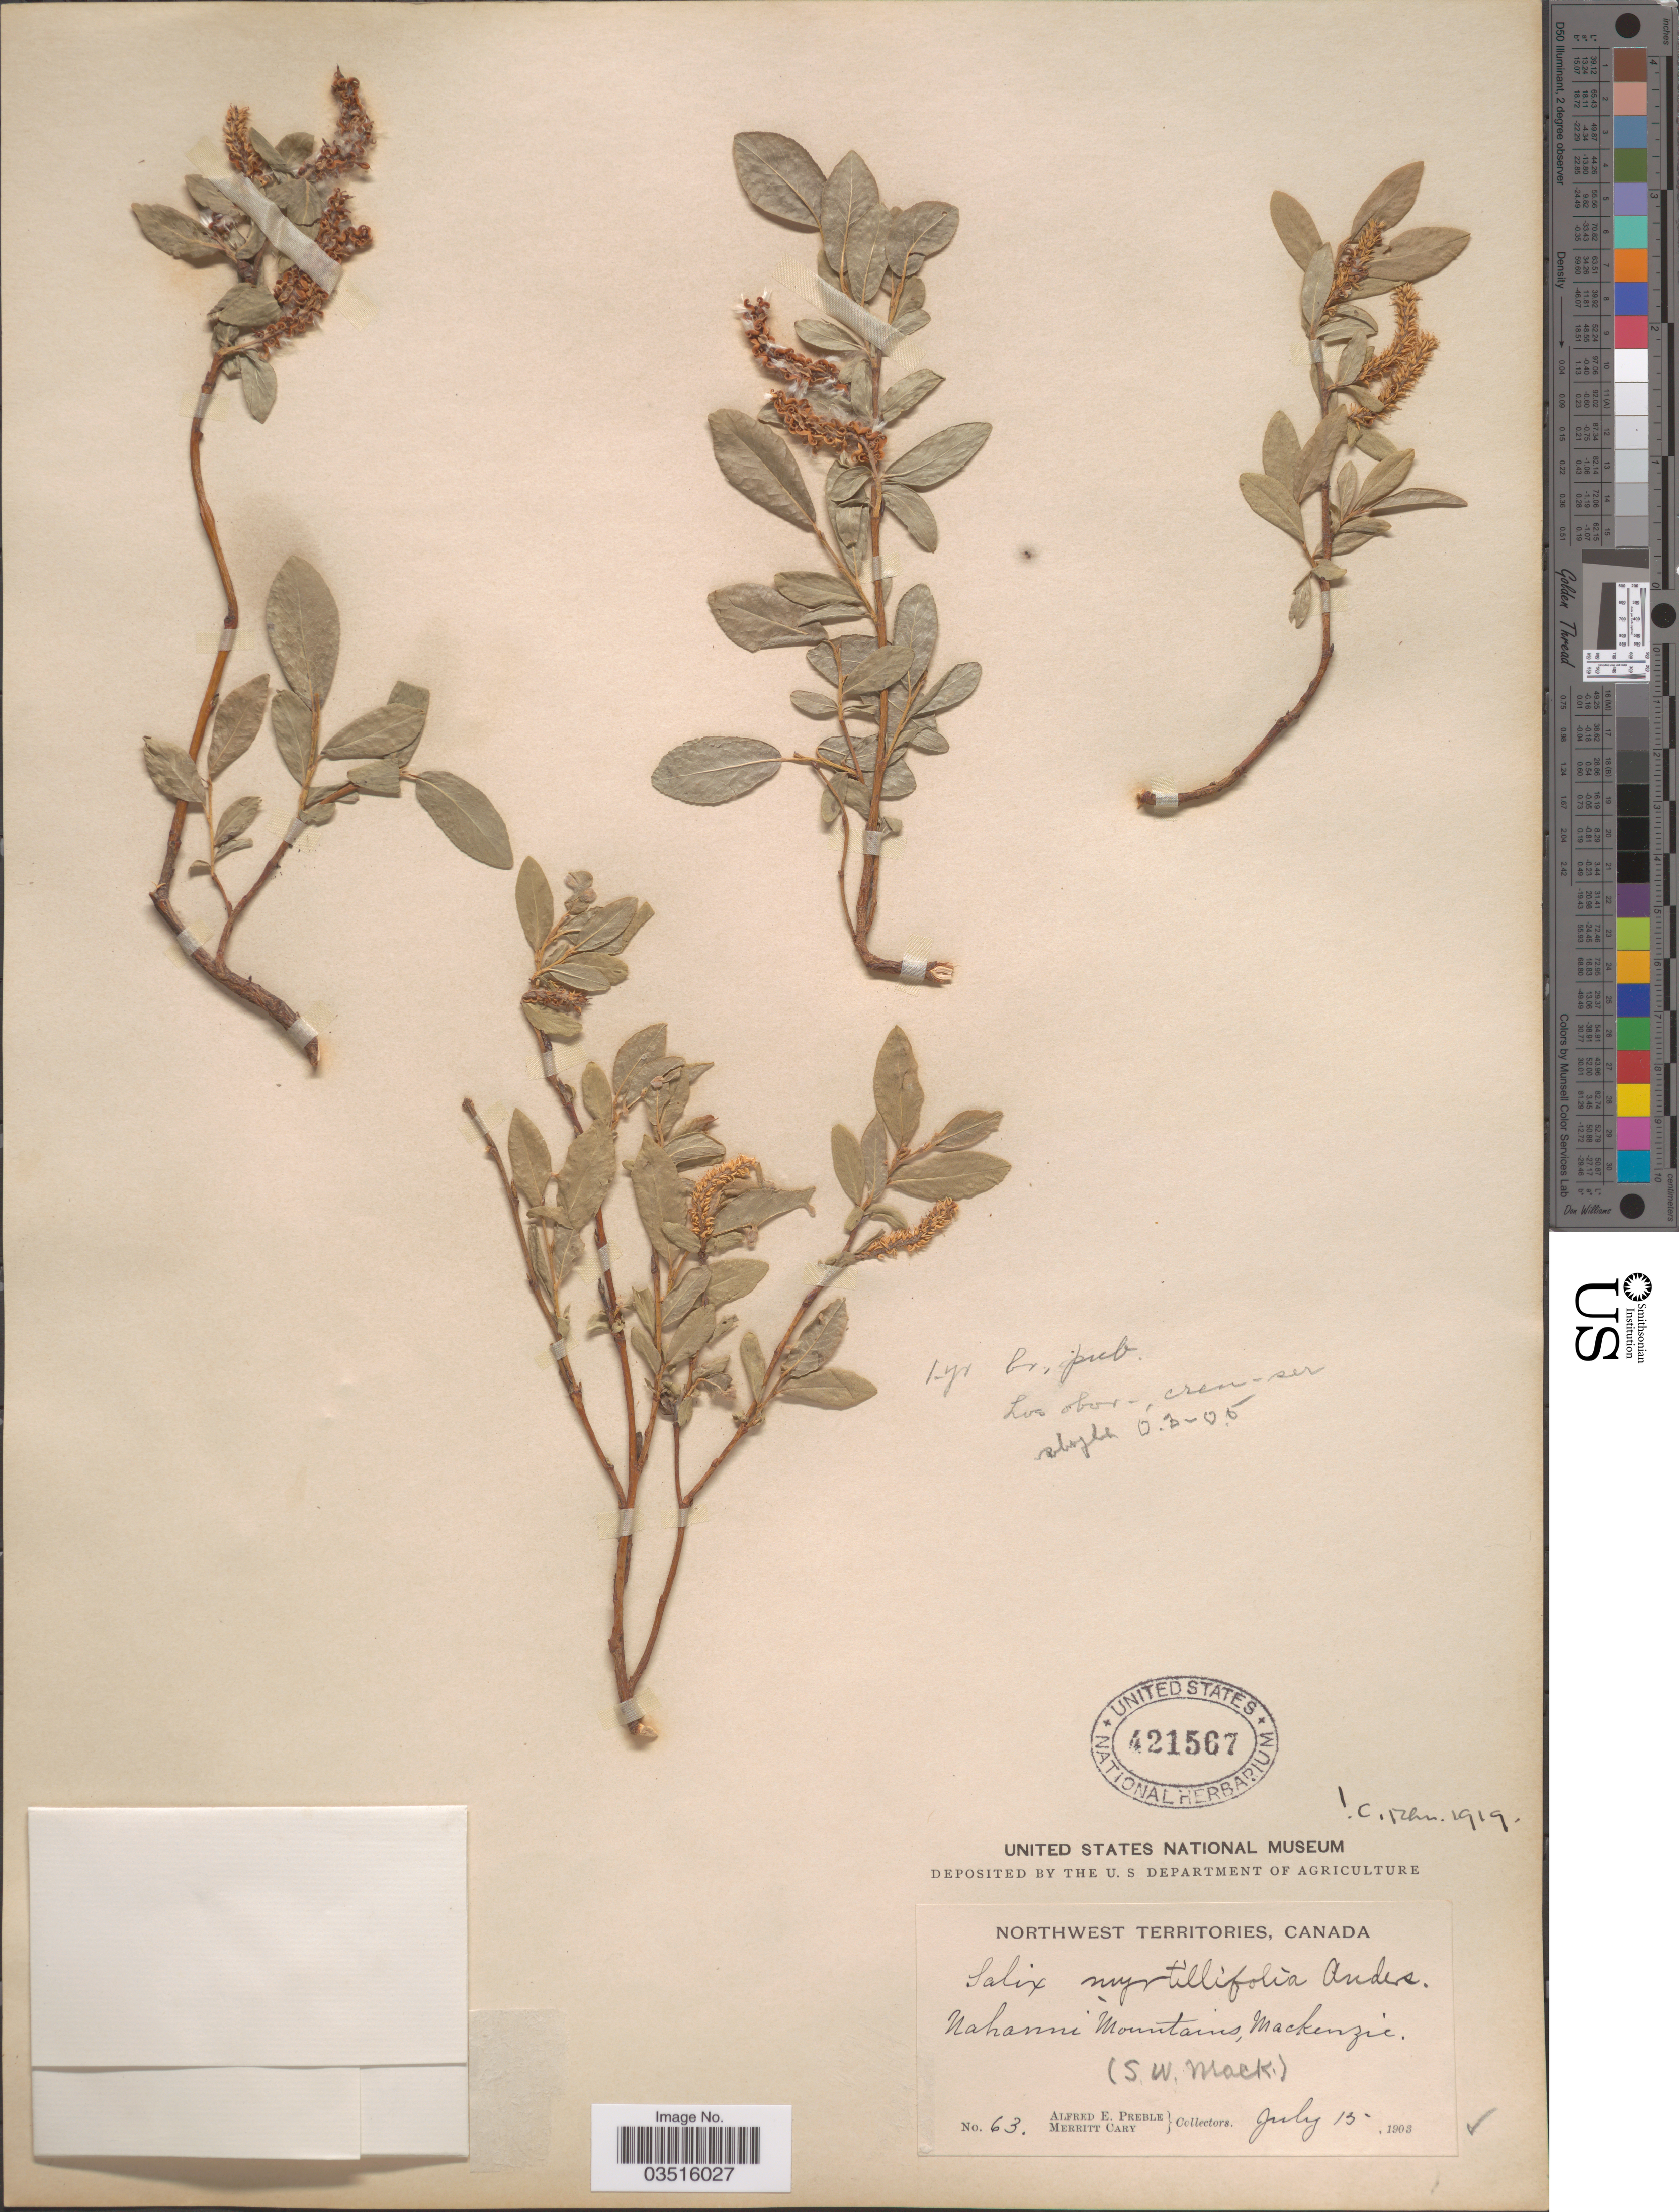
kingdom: Plantae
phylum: Tracheophyta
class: Magnoliopsida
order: Malpighiales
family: Salicaceae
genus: Salix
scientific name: Salix myrtillifolia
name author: Andersson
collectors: A. Preble & M. Cary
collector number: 63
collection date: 1903-07-15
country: Canada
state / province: Northwest Territories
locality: Nahanni Mountains, Mackenzie. (S.W. Mack.).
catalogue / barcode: US 421567